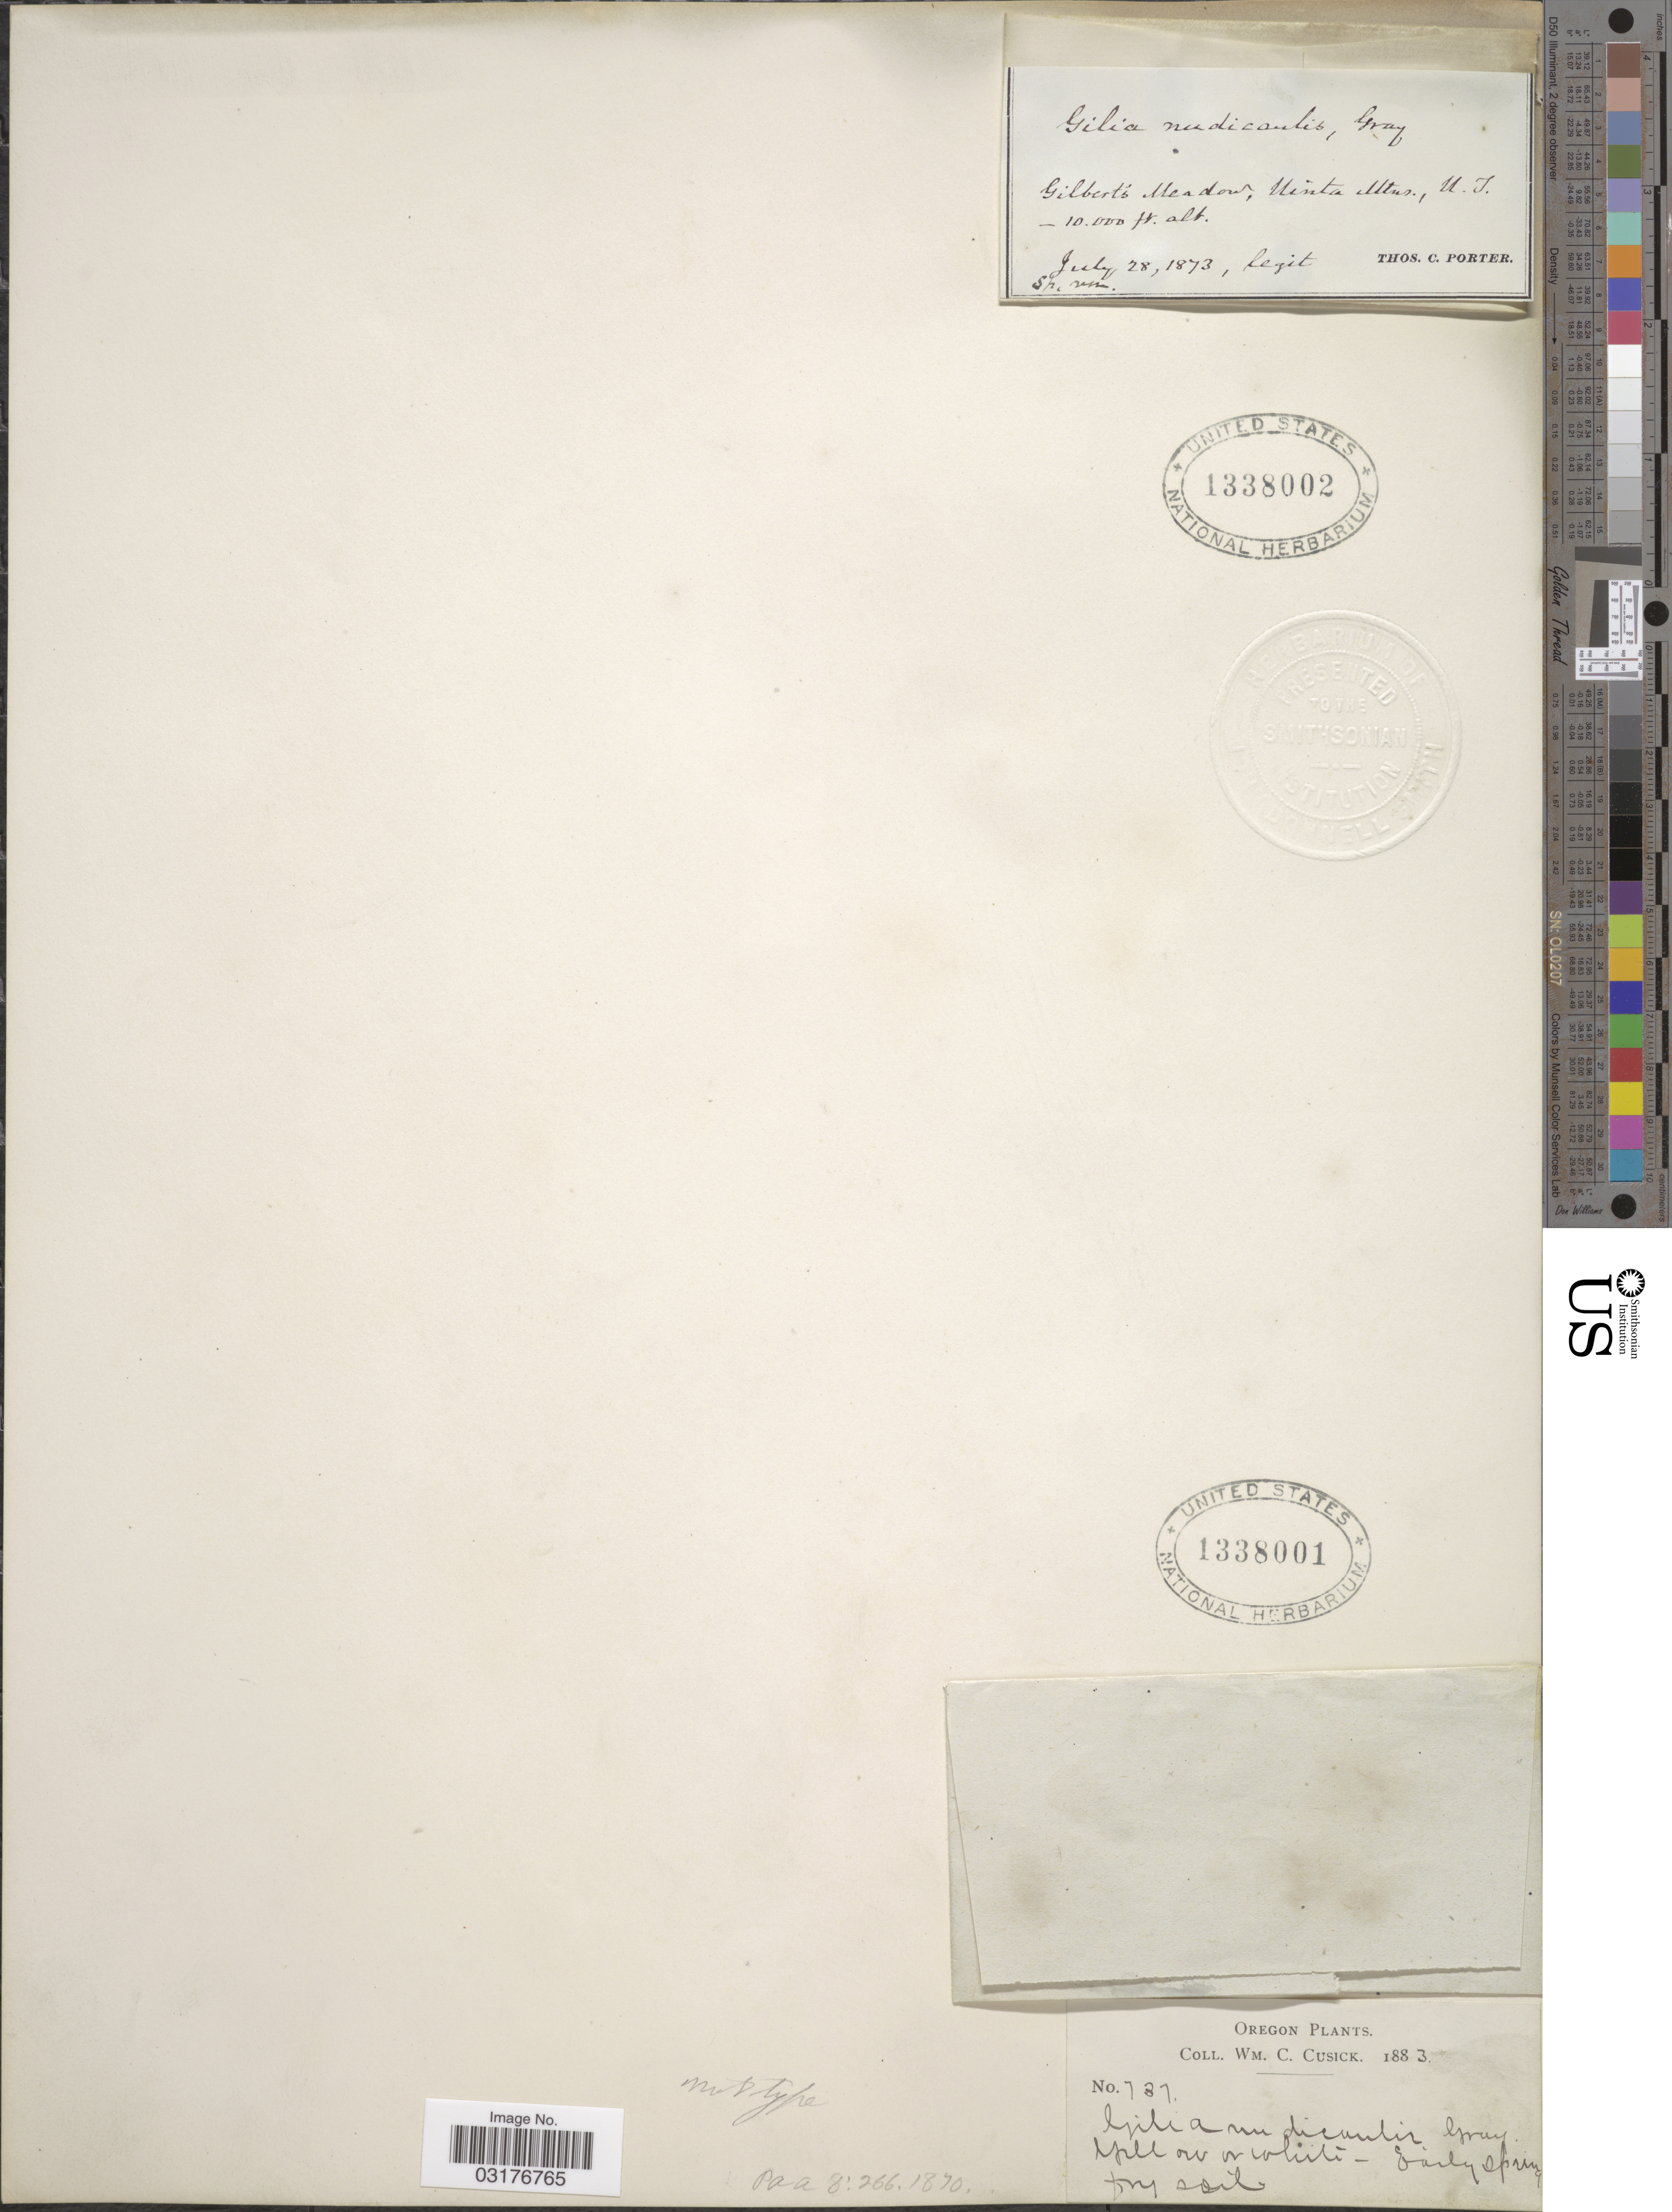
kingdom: Plantae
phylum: Tracheophyta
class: Magnoliopsida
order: Ericales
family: Polemoniaceae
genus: Gymnosteris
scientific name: Gymnosteris nudicaulis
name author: (Hook. & Arn.) Greene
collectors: W. C. Cusick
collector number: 737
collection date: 1883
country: United States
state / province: Oregon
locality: Early Spring.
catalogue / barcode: US 1338001